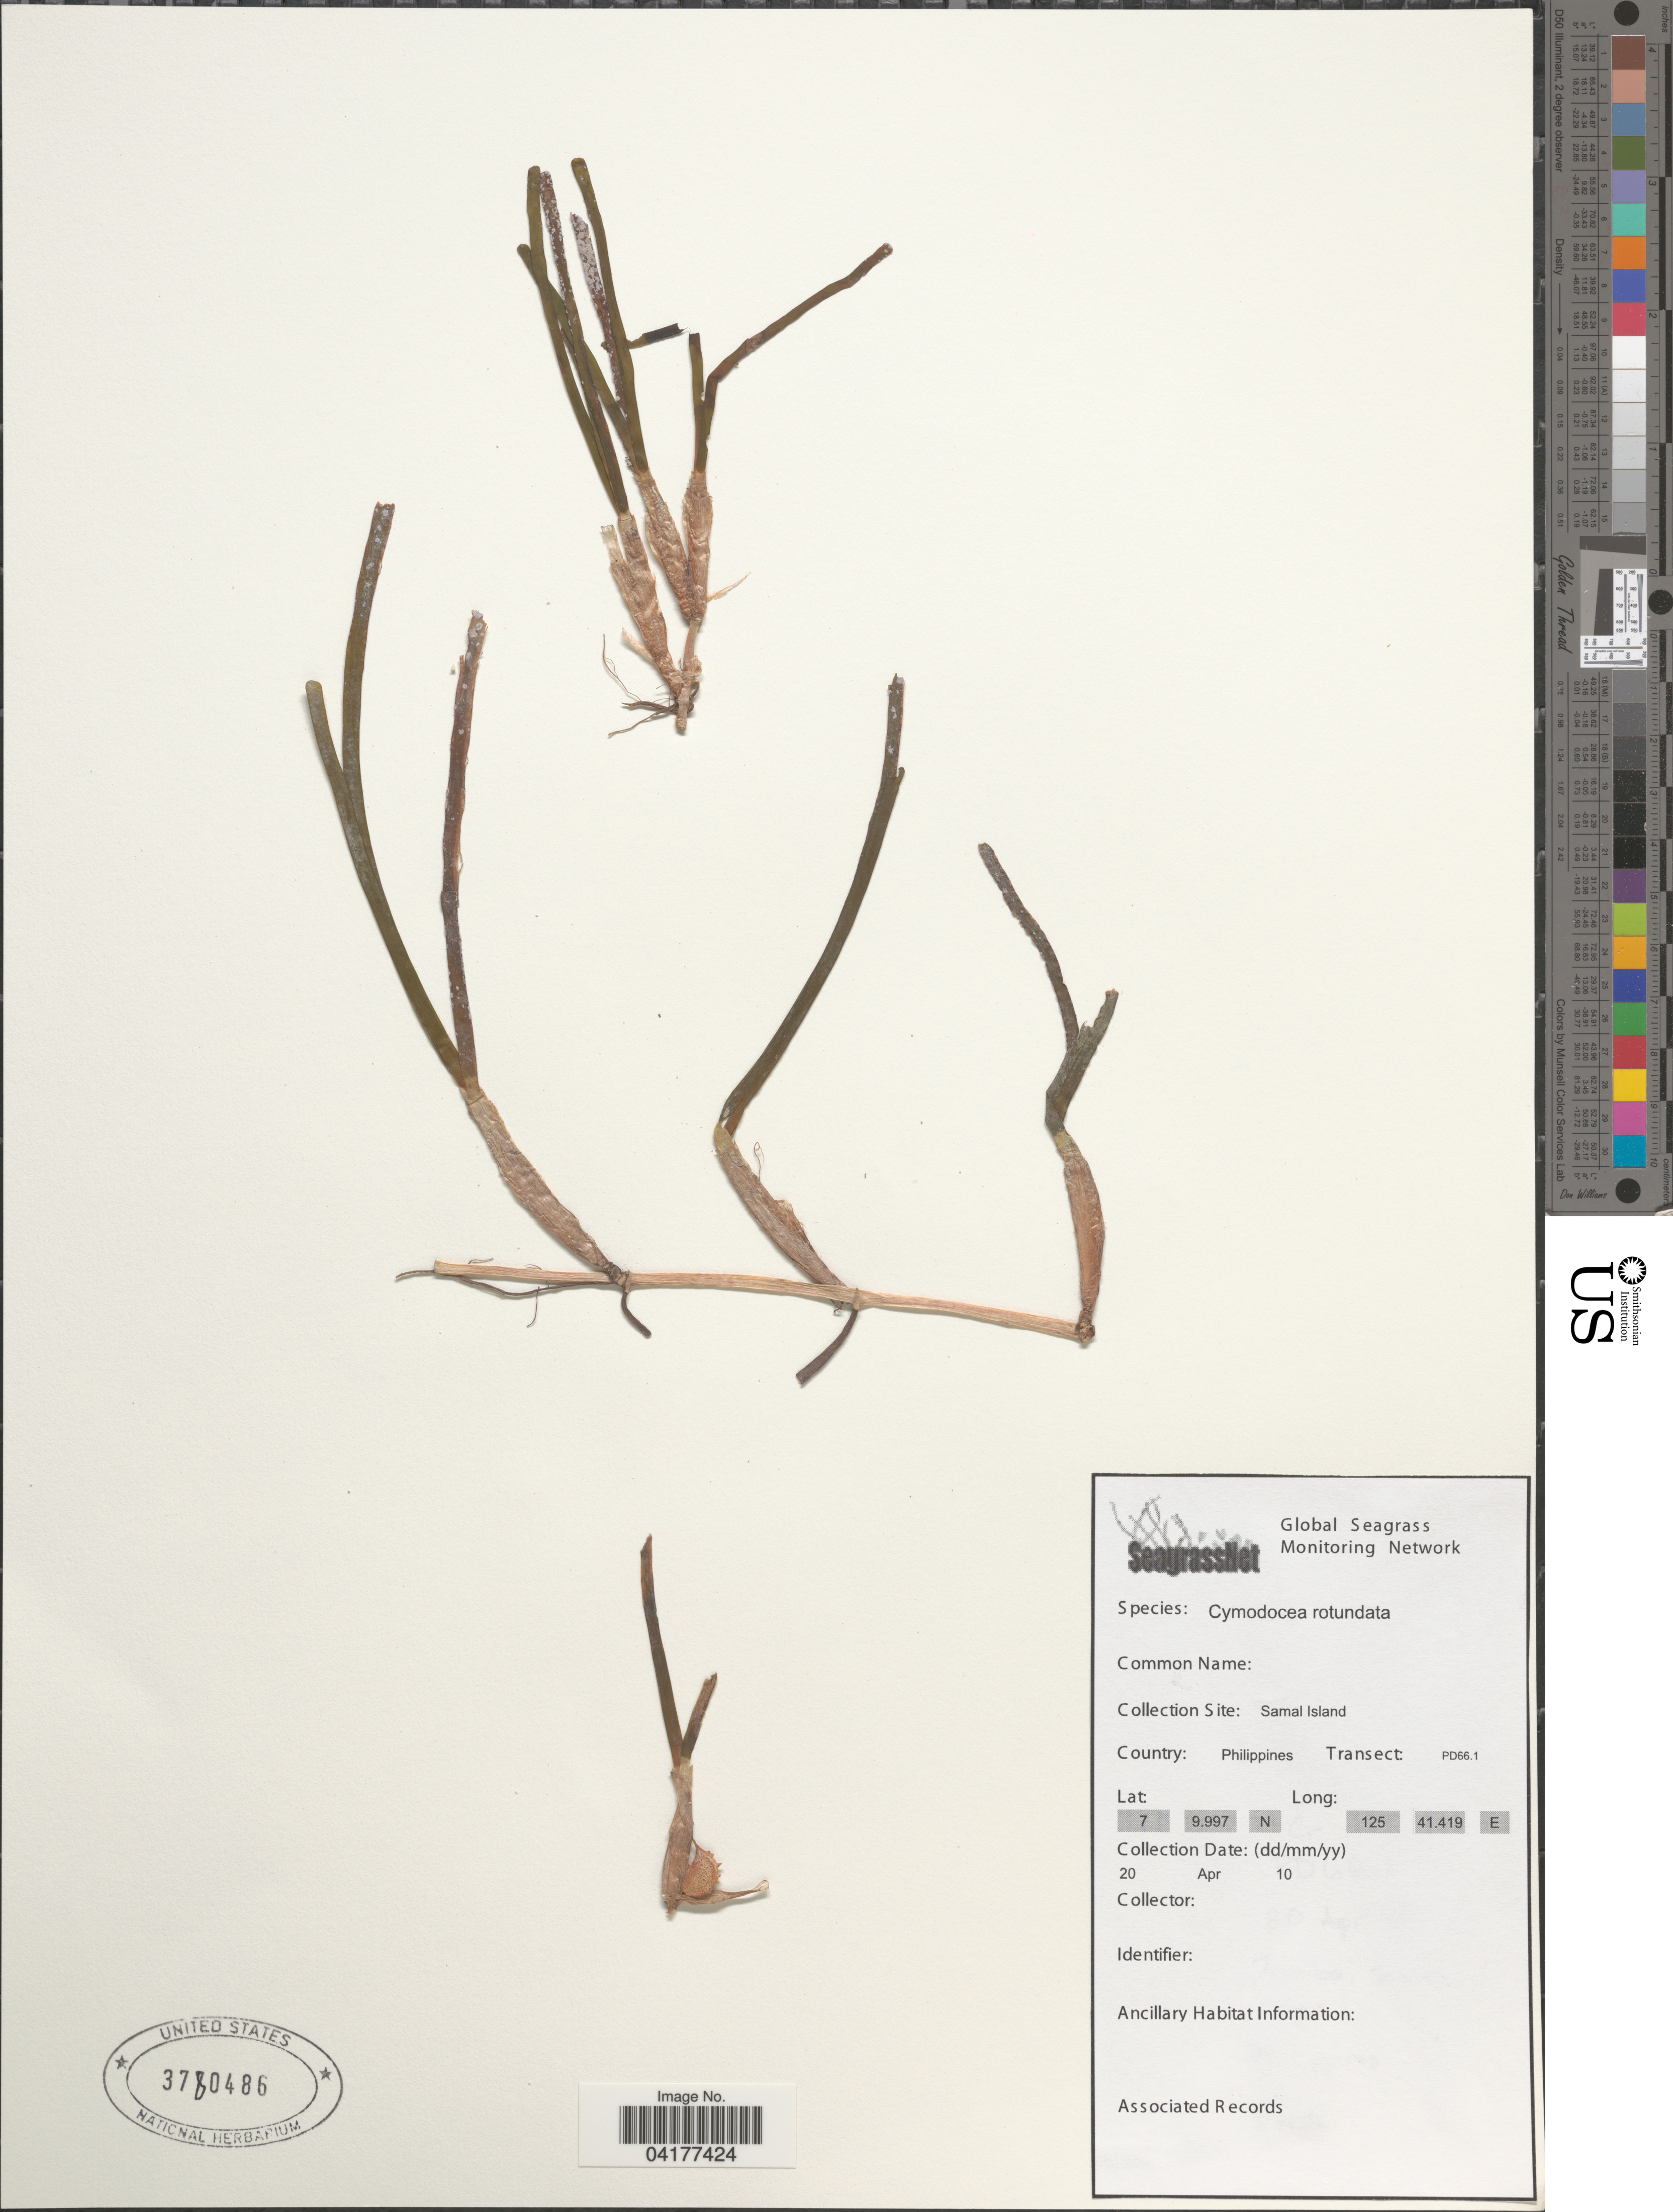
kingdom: Plantae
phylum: Tracheophyta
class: Liliopsida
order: Alismatales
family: Cymodoceaceae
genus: Cymodocea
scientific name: Cymodocea rotundata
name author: Asch. & Schweinf.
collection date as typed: Transcribed d/m/y: 20/4/10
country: Philippines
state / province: Davao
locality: Samal Island. Transect: PD66.1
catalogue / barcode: US 3780486